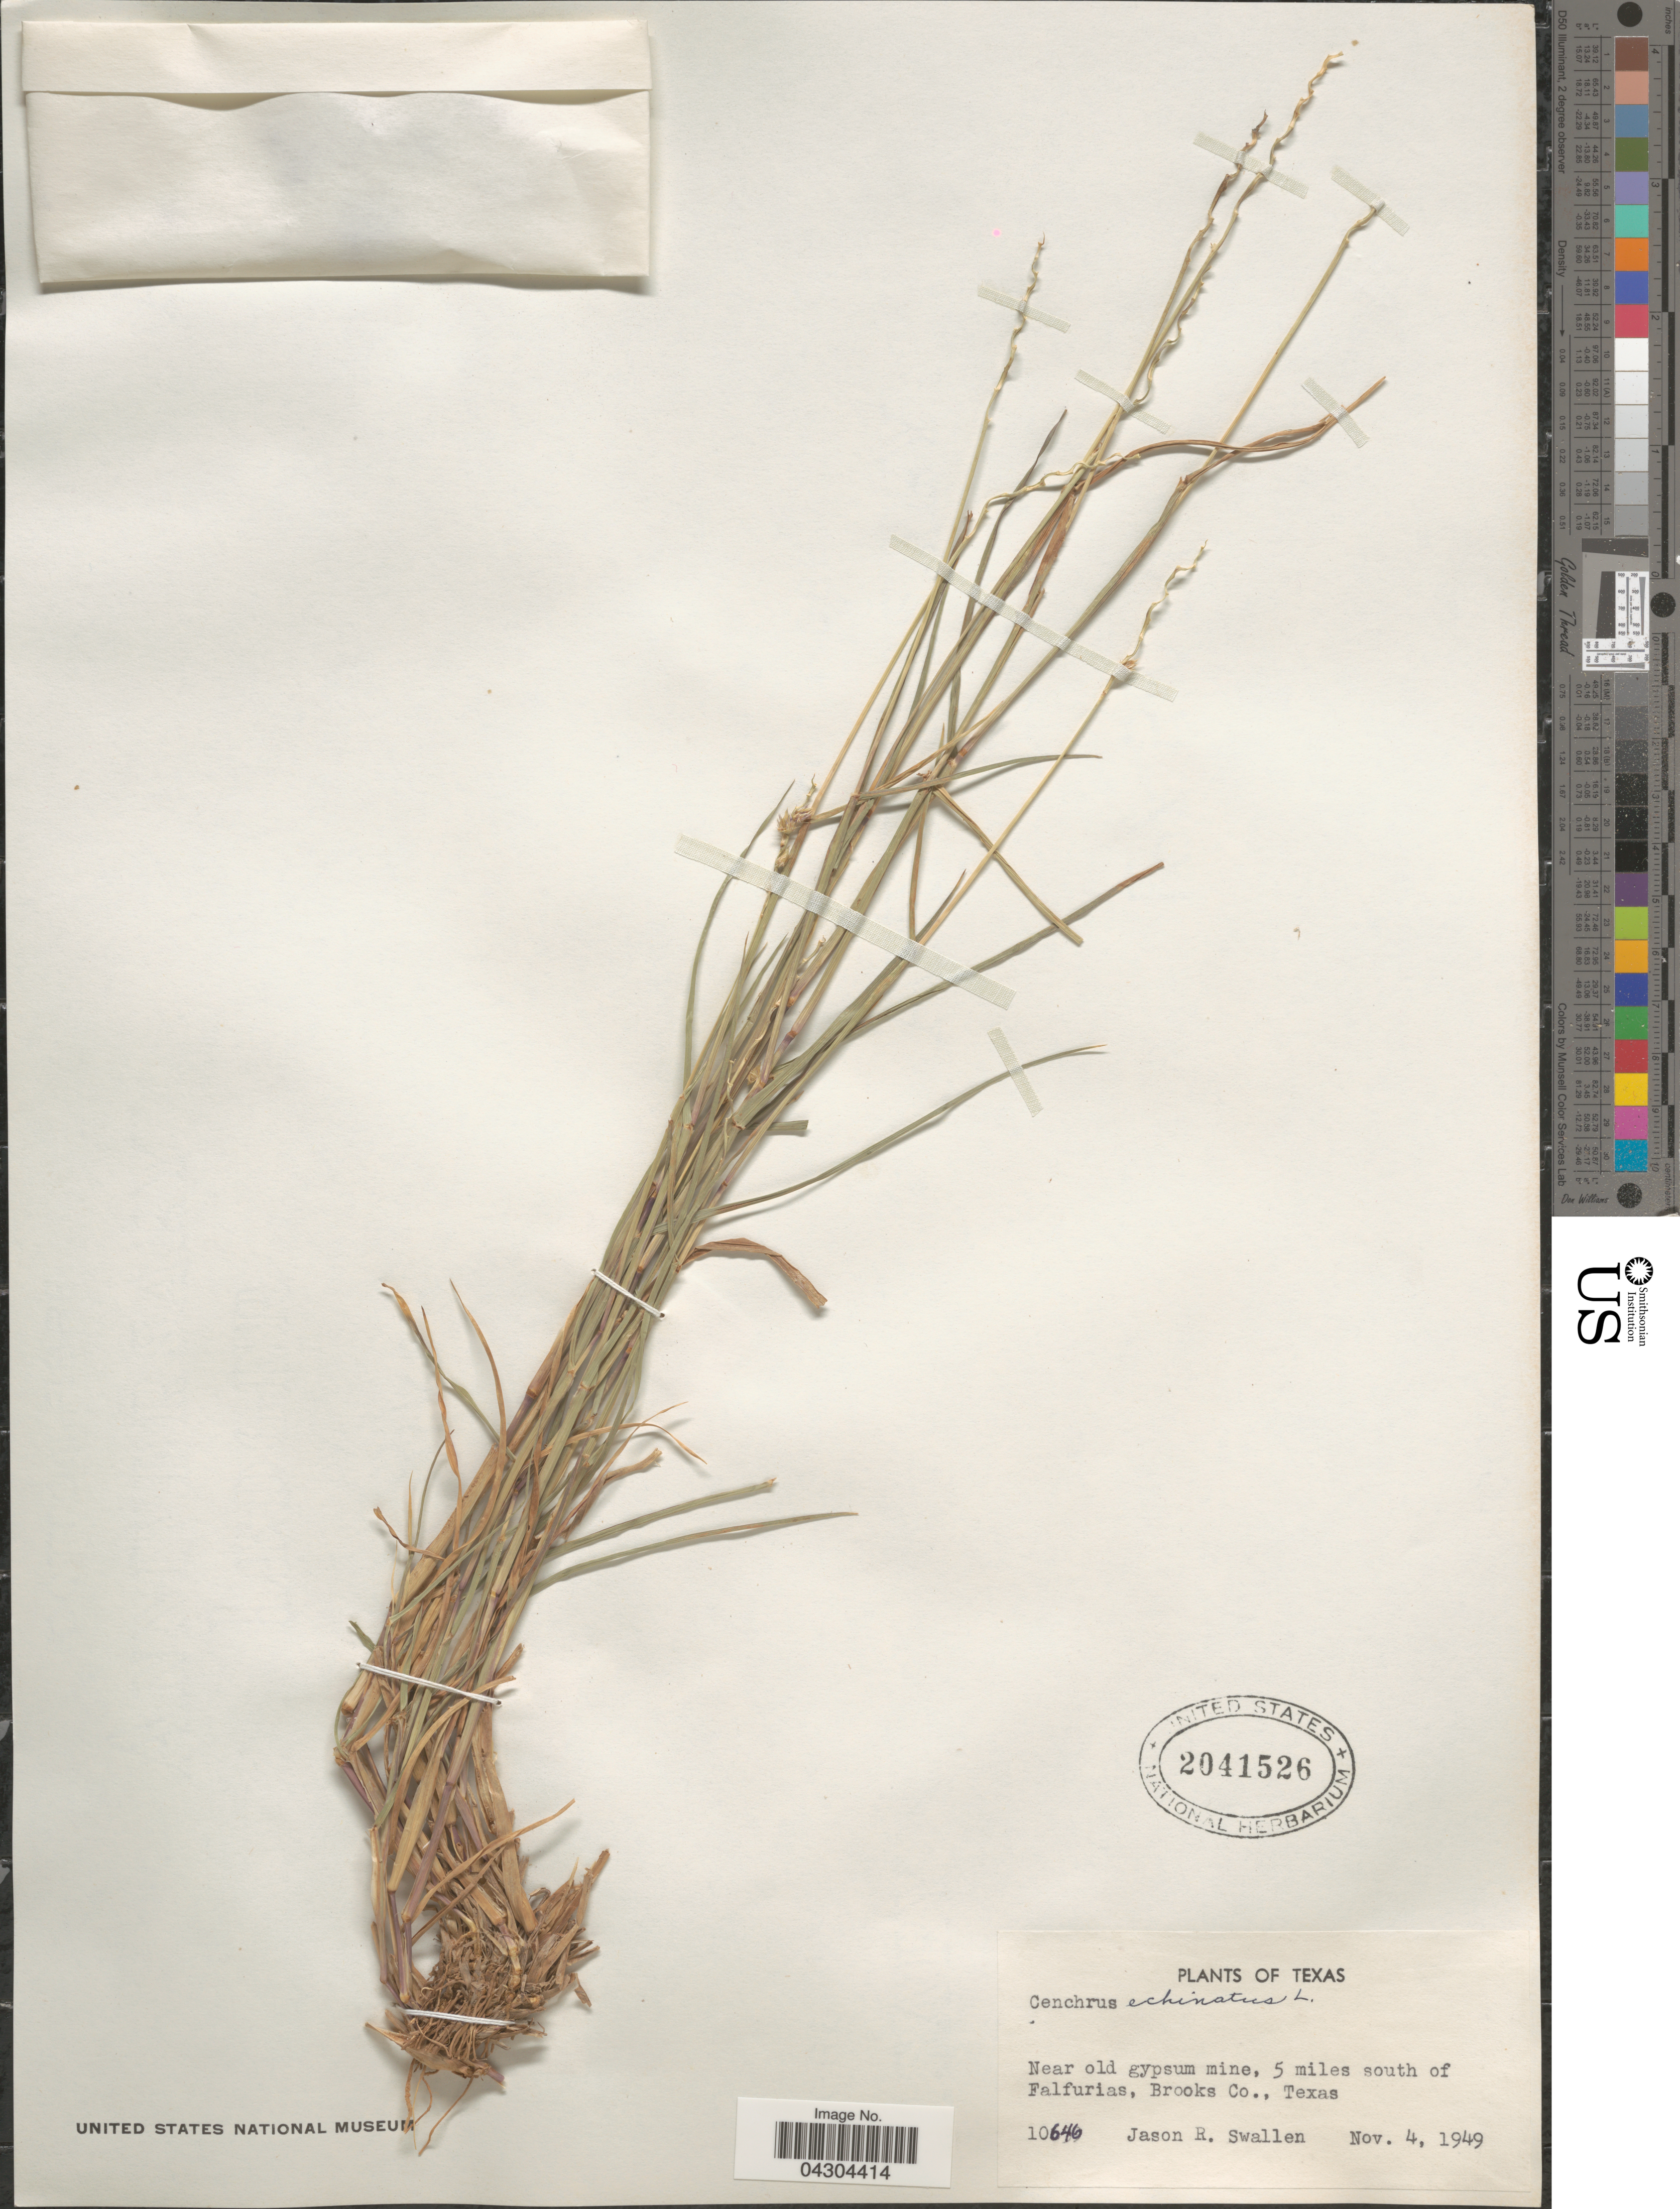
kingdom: Plantae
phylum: Tracheophyta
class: Liliopsida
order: Poales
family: Poaceae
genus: Cenchrus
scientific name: Cenchrus echinatus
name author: L.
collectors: J. R. Swallen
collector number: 10646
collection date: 1949-11-04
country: United States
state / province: Texas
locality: Near old gypsum mine, 5 miles south of Falfurias, Brooks Co.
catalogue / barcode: US 2041526